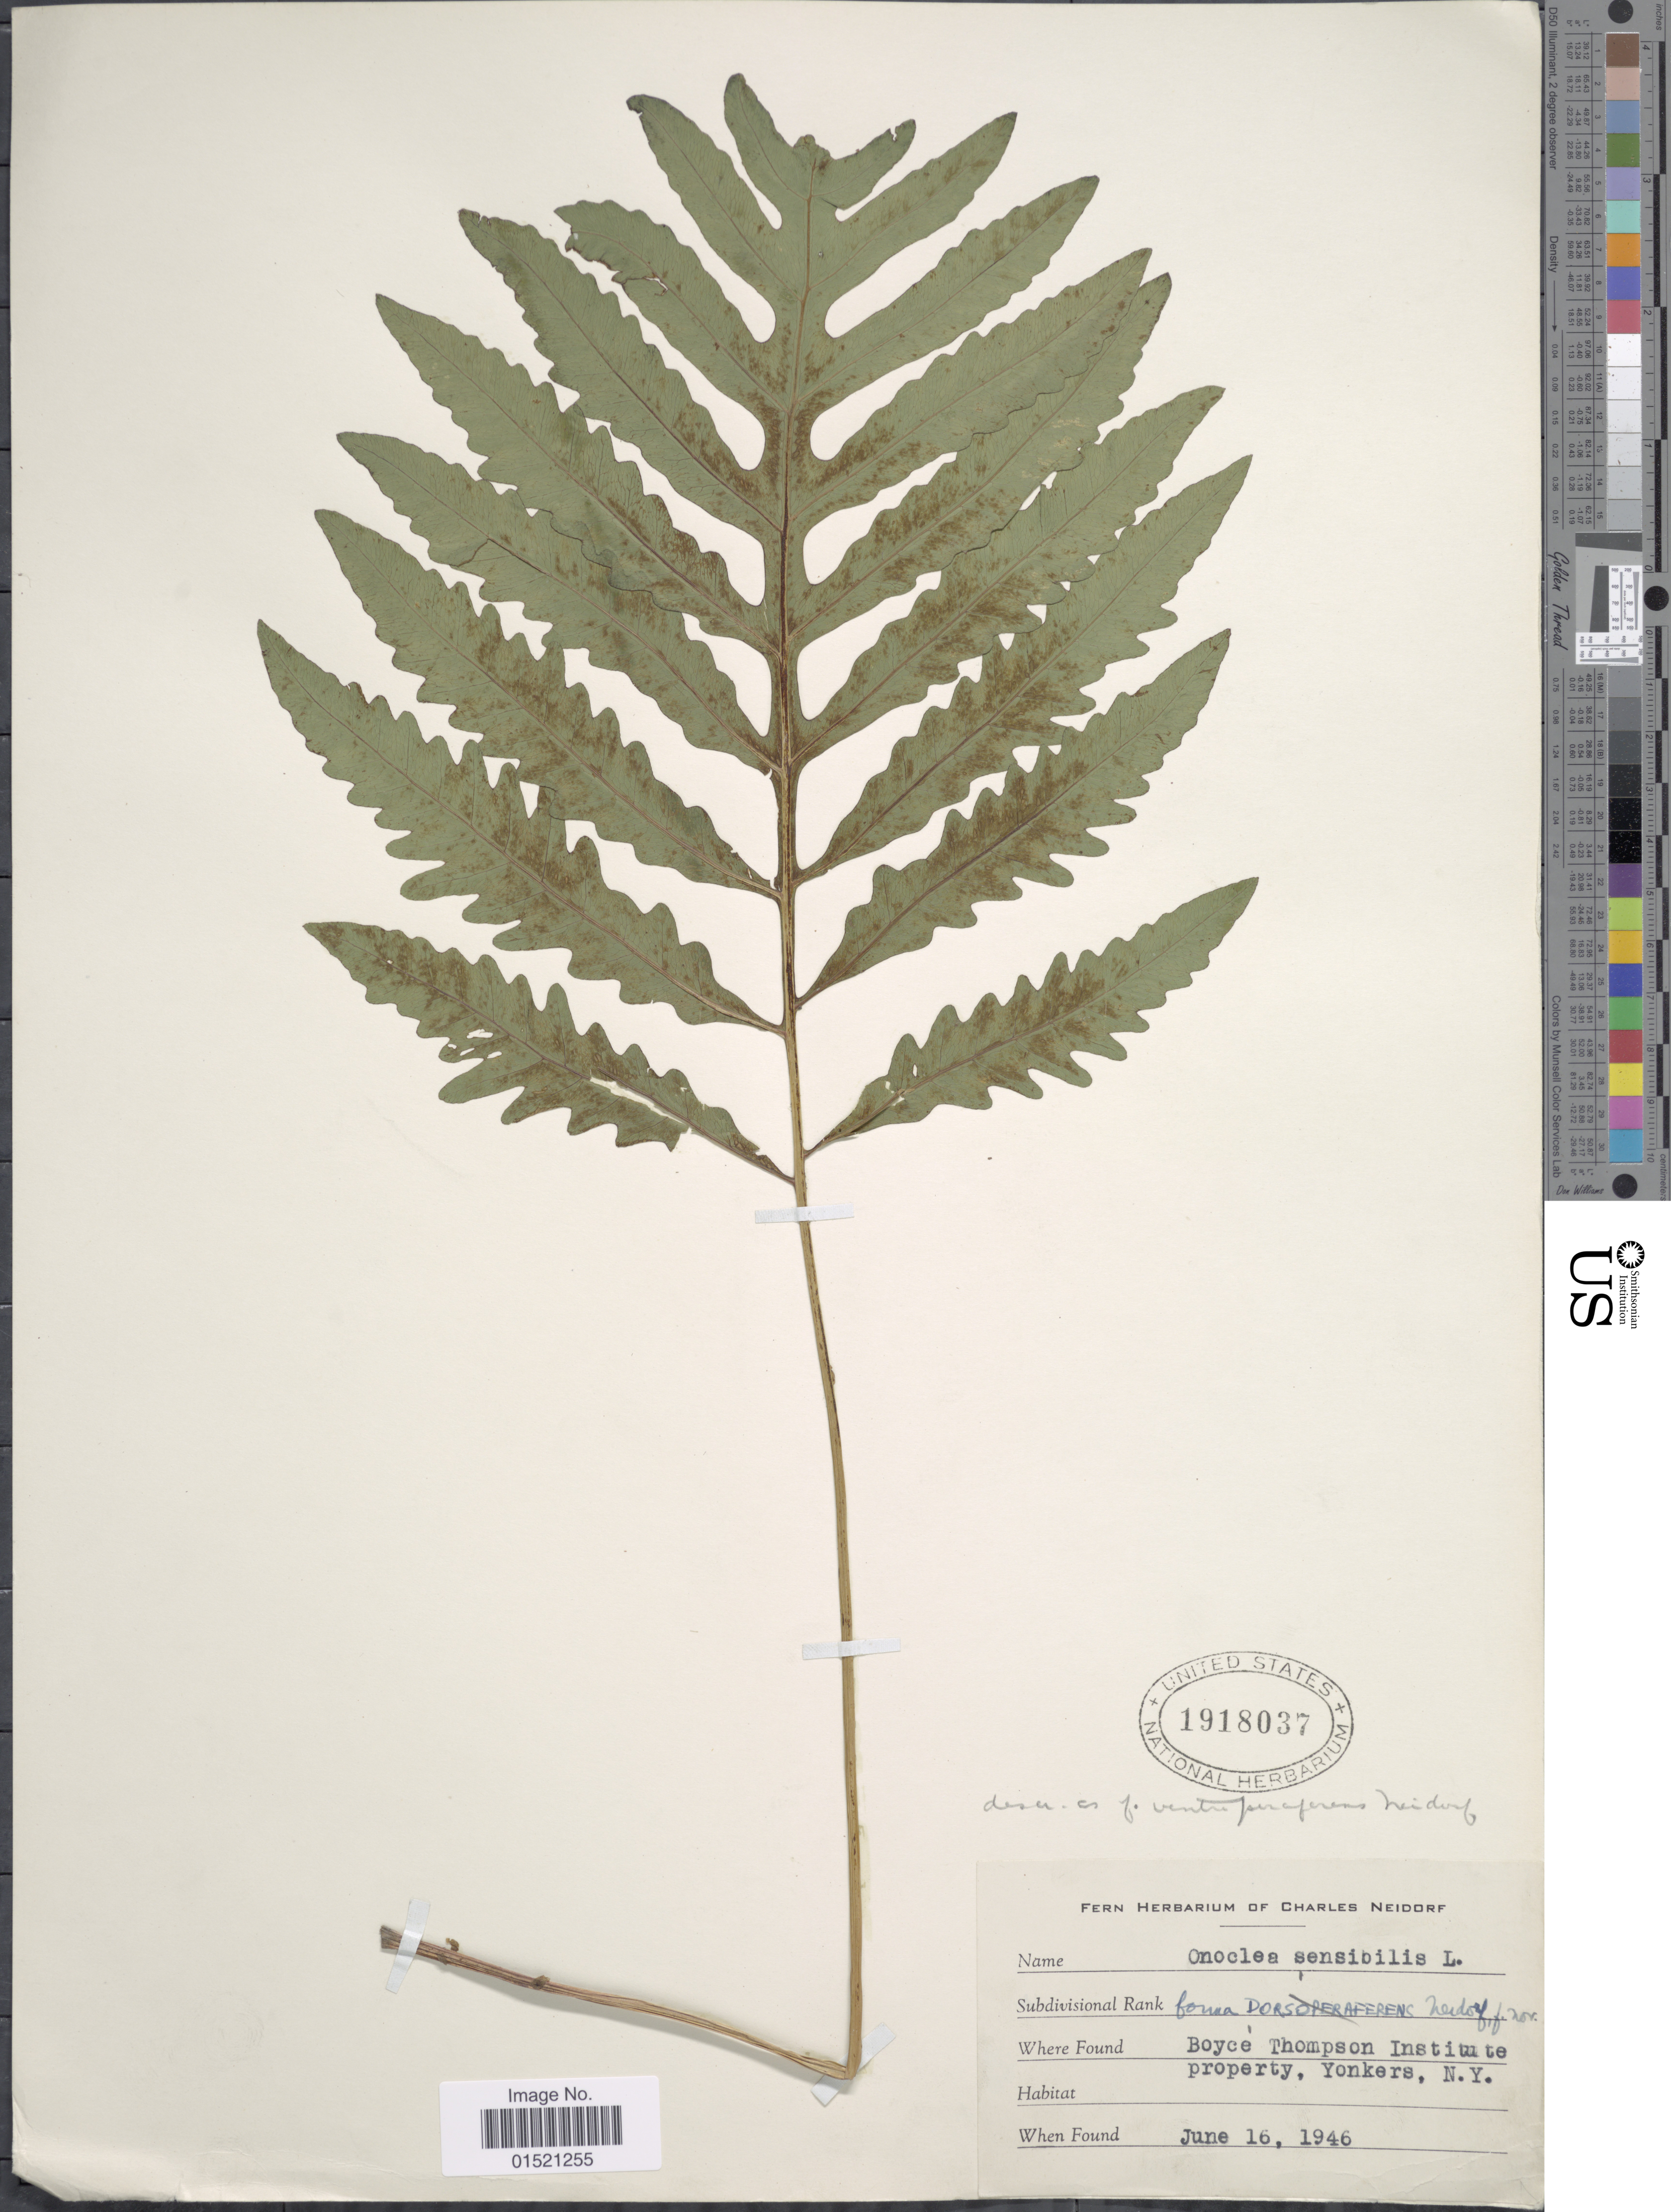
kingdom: Plantae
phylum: Tracheophyta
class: Polypodiopsida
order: Polypodiales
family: Onocleaceae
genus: Onoclea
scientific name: Onoclea sensibilis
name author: L.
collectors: ex herb. Charles Neidorf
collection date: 1946-07-16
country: United States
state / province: New York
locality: Boyce Thompson Institute property, Yonkers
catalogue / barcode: US 1918037